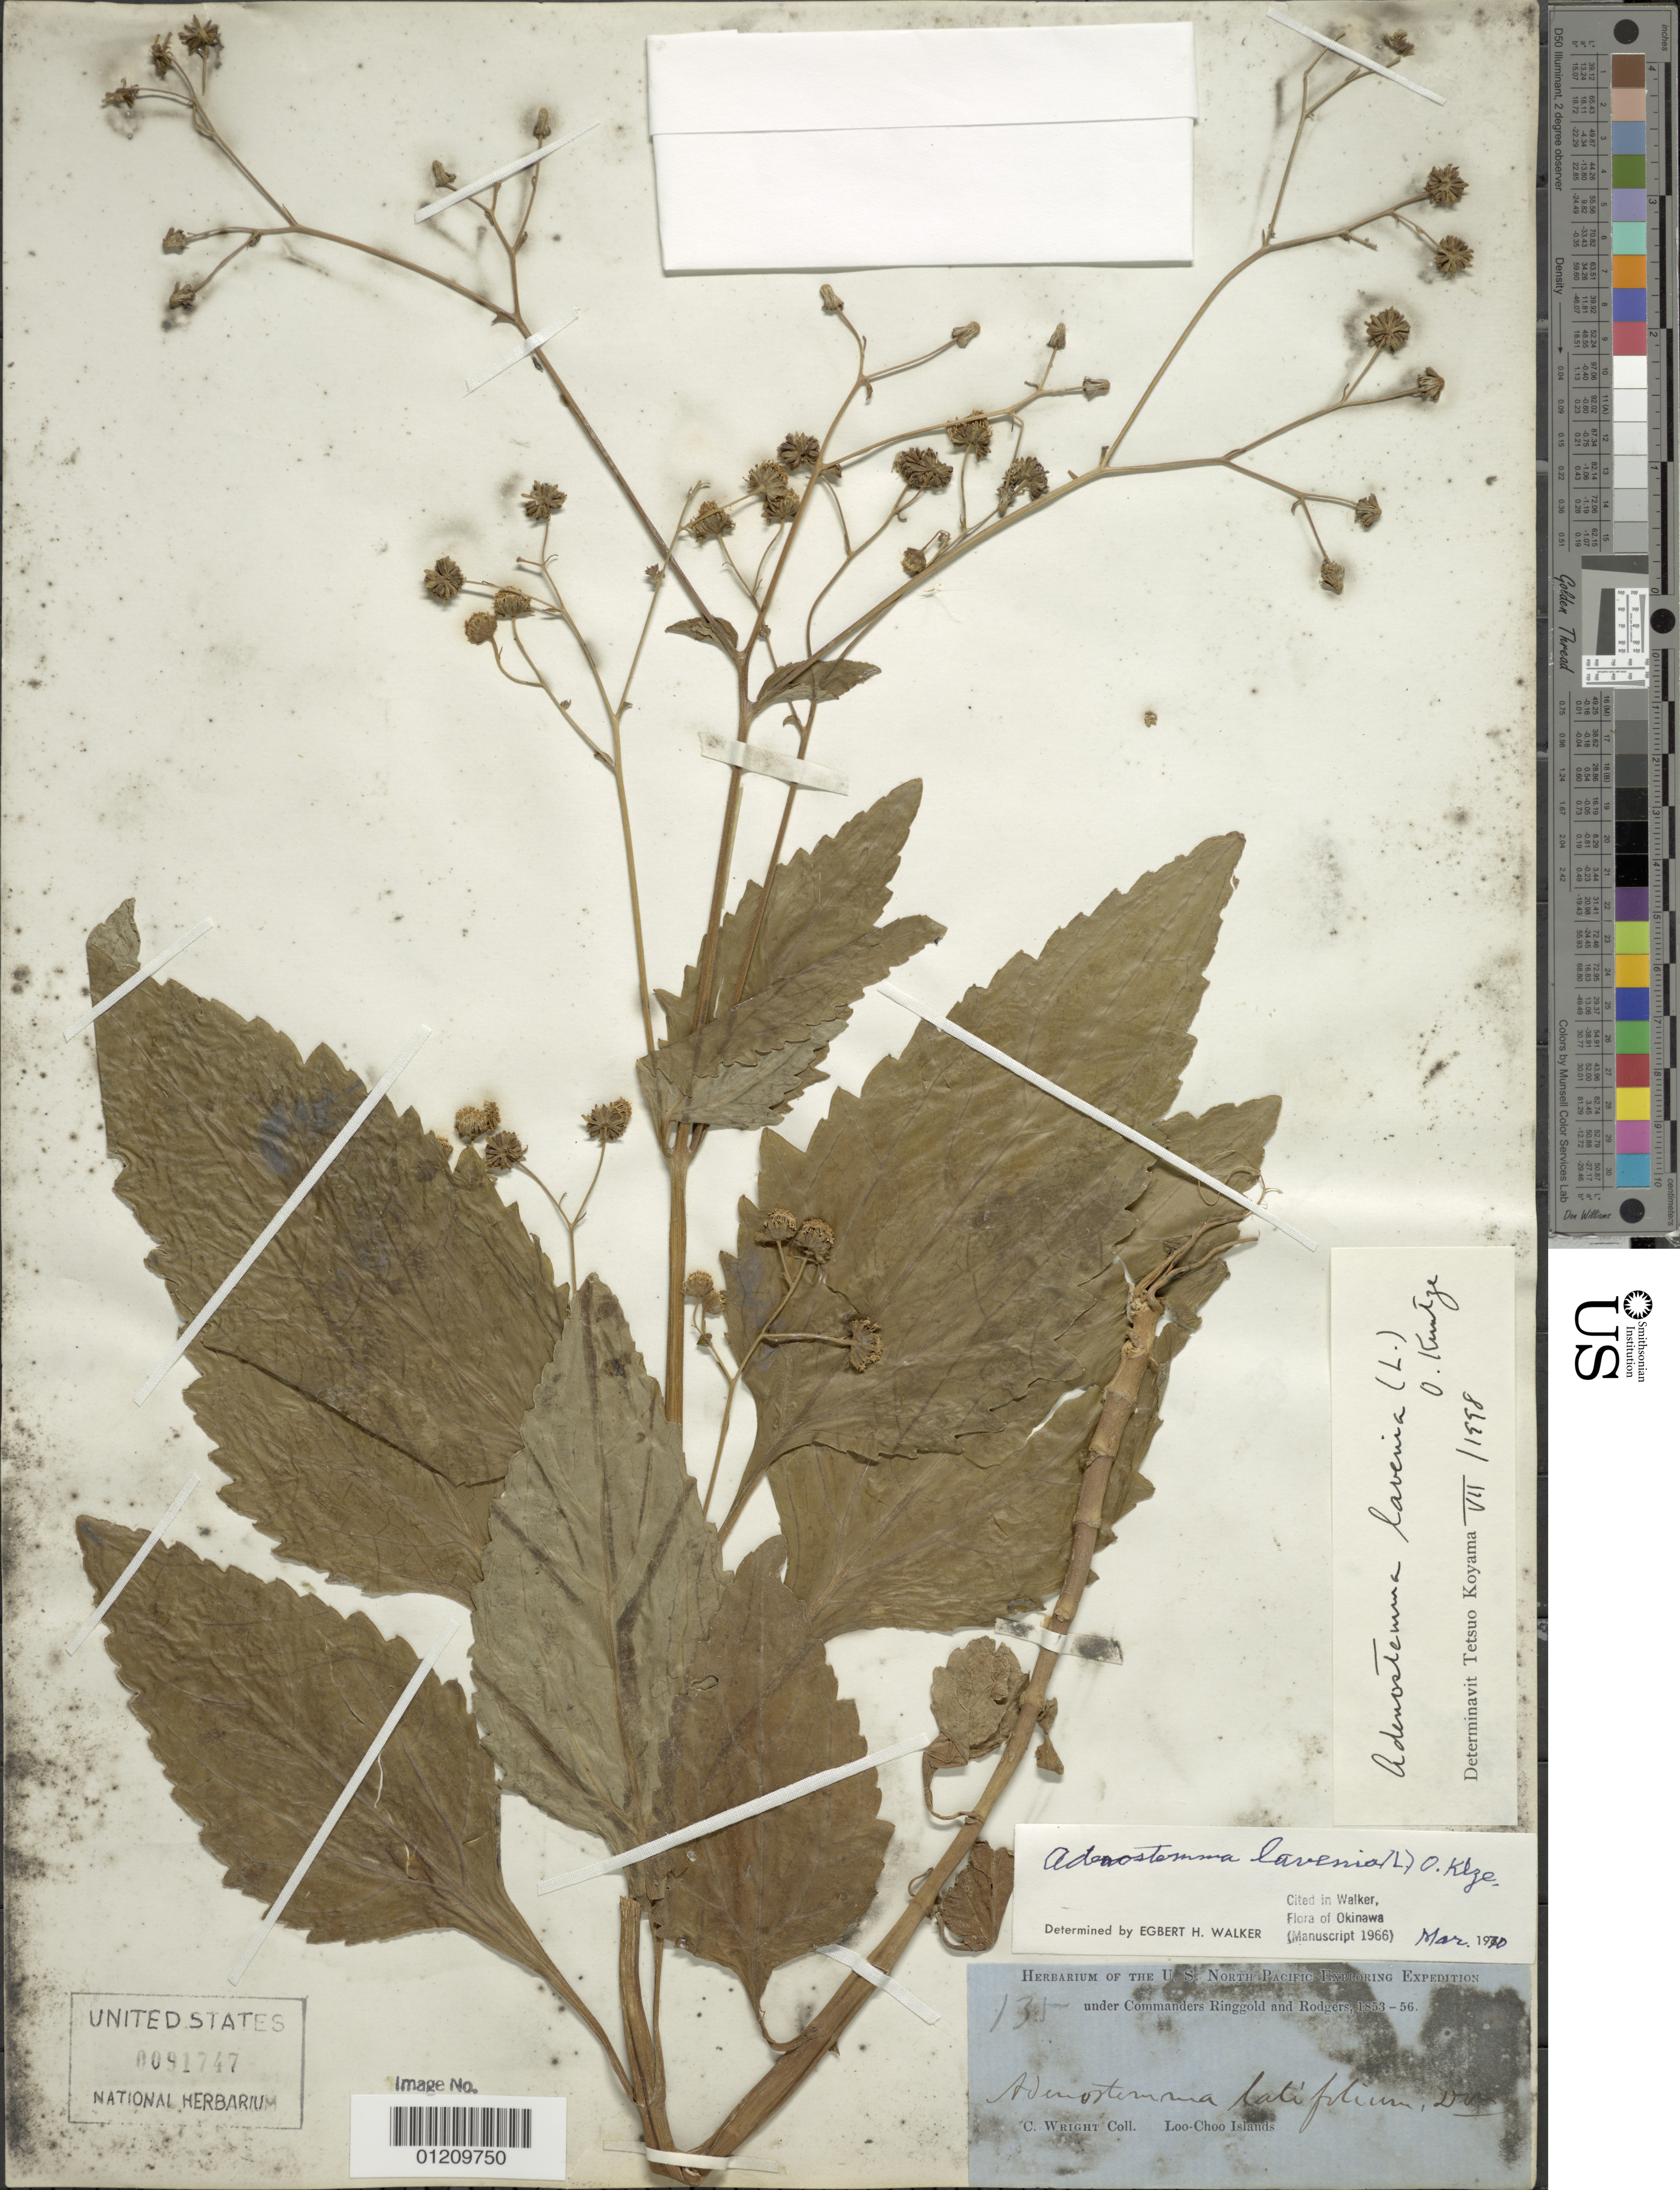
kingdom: Plantae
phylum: Tracheophyta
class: Magnoliopsida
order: Asterales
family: Asteraceae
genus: Adenostemma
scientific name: Adenostemma lavenia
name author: (L.) Kuntze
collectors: C. Wright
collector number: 135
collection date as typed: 1853 to -- --- 1856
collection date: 1853/1856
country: Japan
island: Ryukyu Islands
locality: Loo Choo Islands.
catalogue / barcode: US 91747